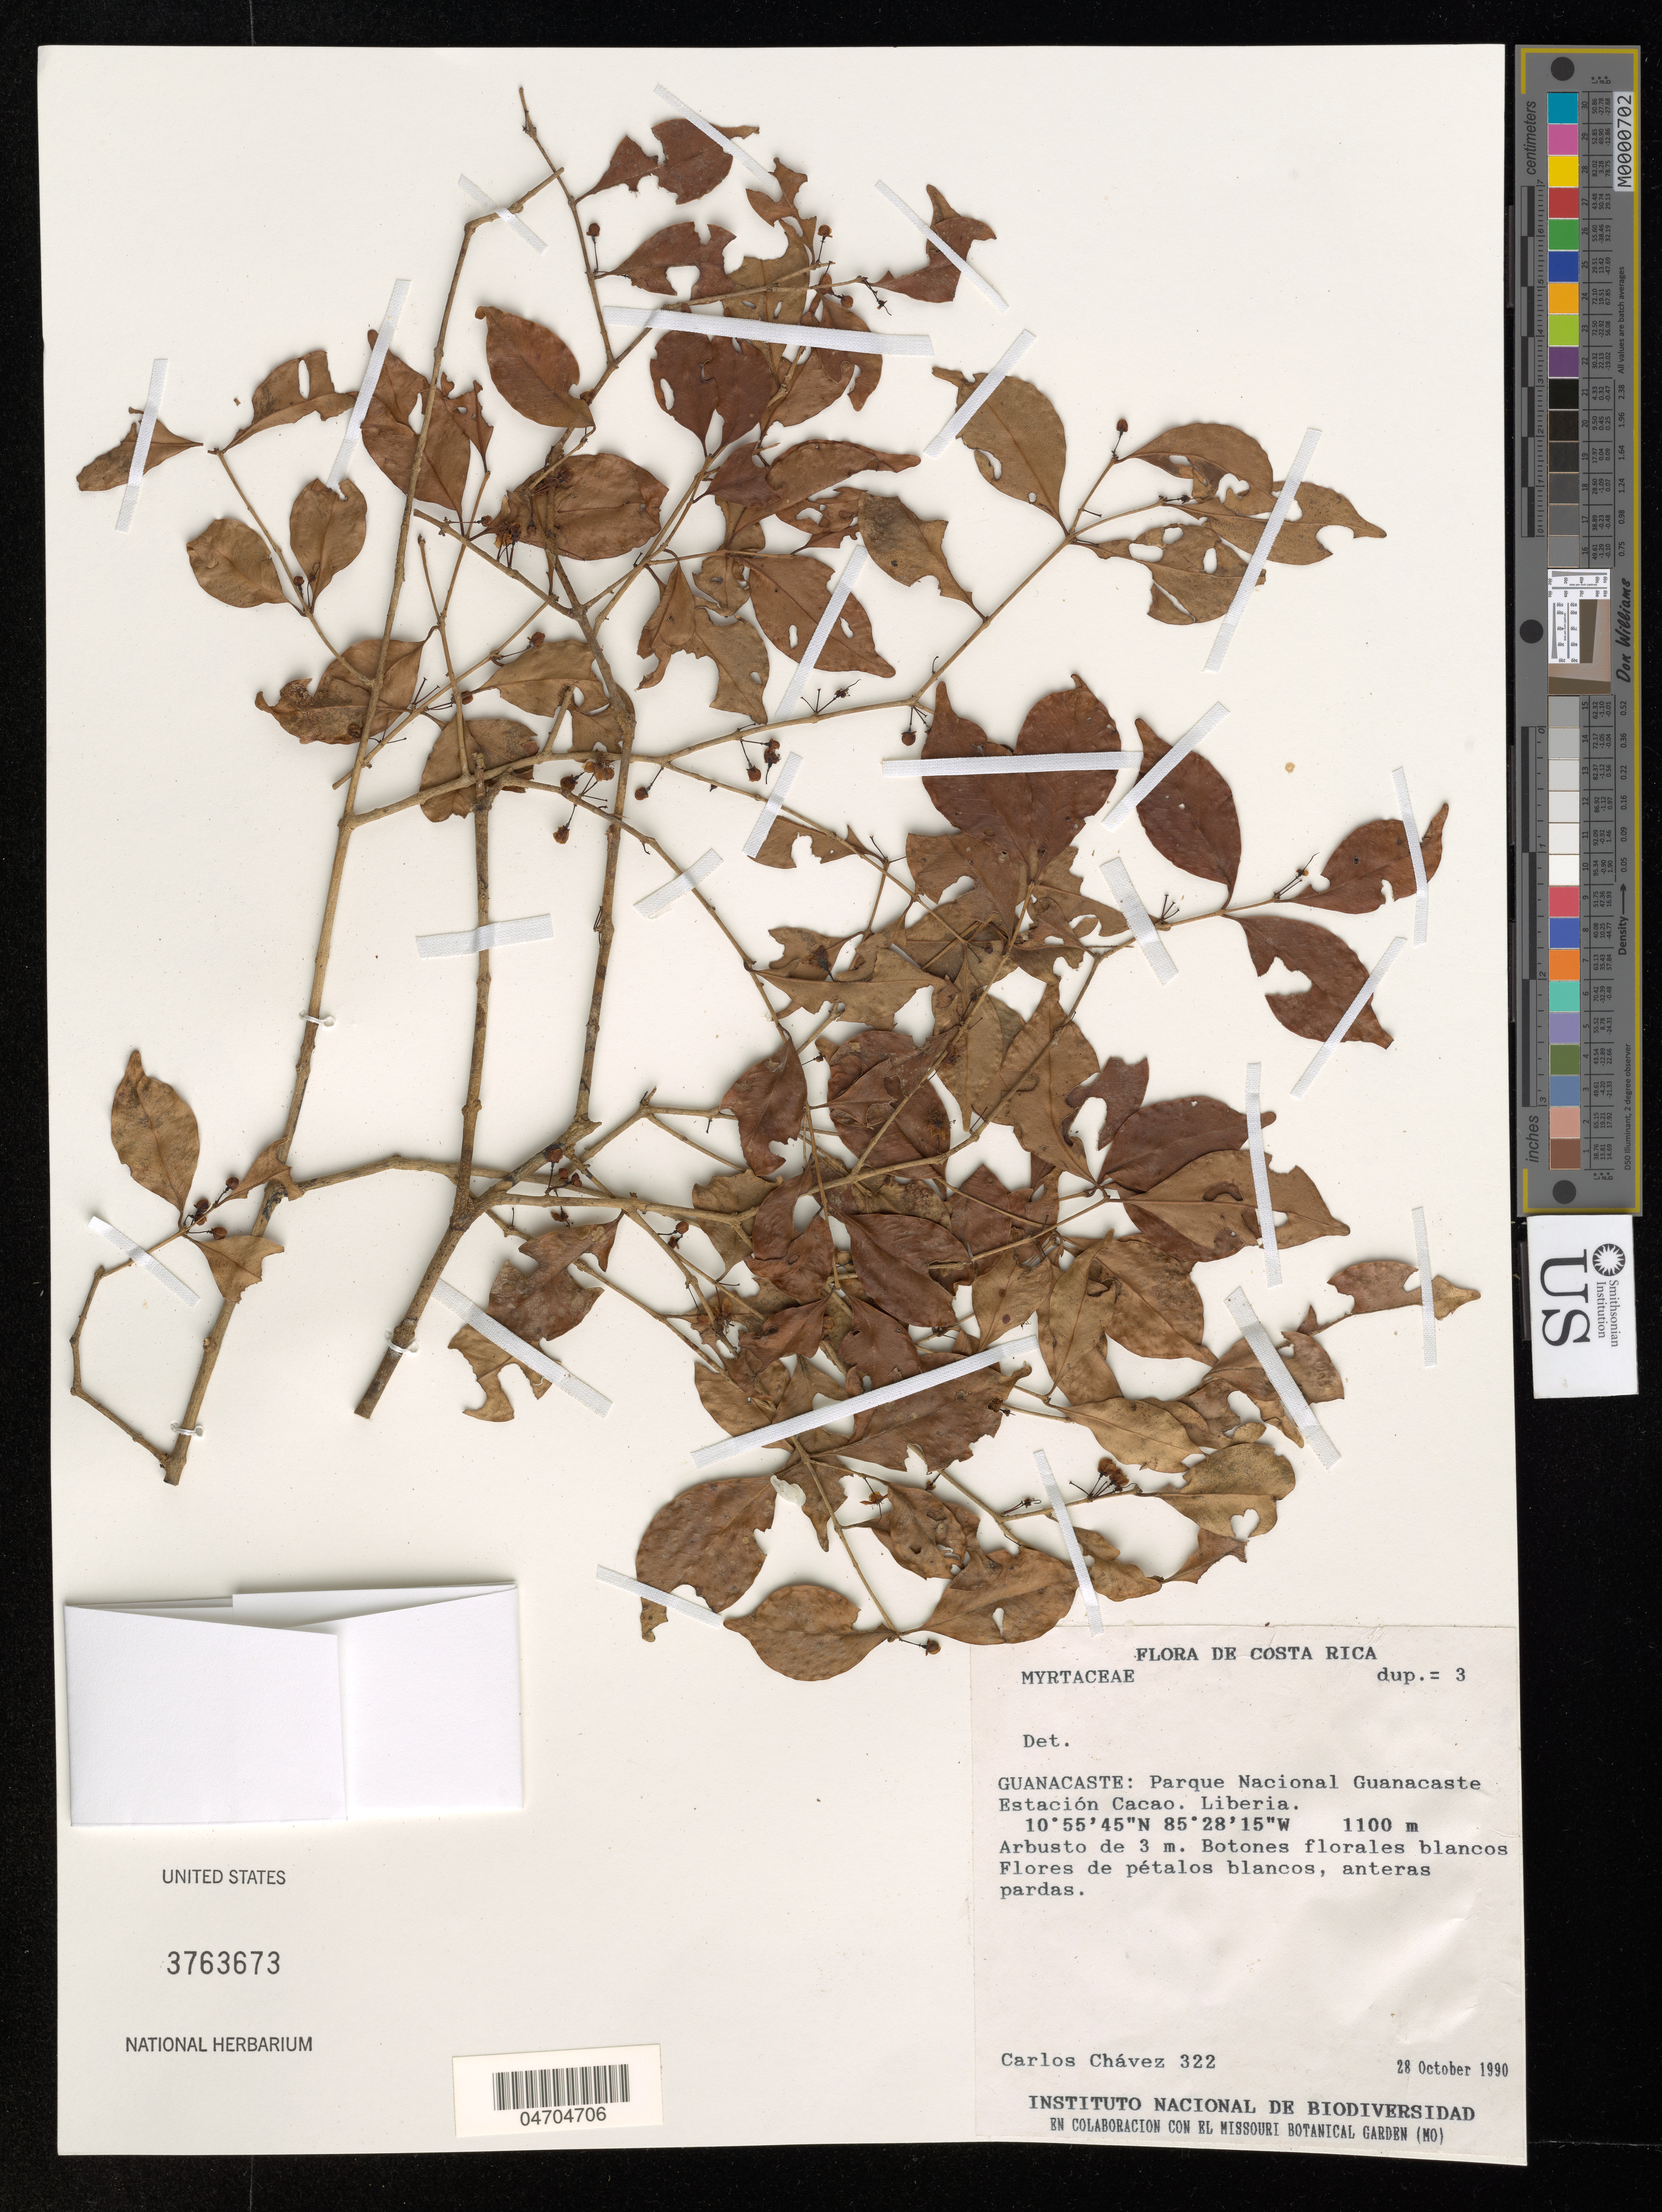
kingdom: Plantae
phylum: Tracheophyta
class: Magnoliopsida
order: Myrtales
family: Myrtaceae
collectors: C. Chávez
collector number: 322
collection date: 1990-10-28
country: Costa Rica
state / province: Guanacaste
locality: Parque Nacional Guanacaste Estación Cacao. Liberia.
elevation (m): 1100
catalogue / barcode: US 3763673